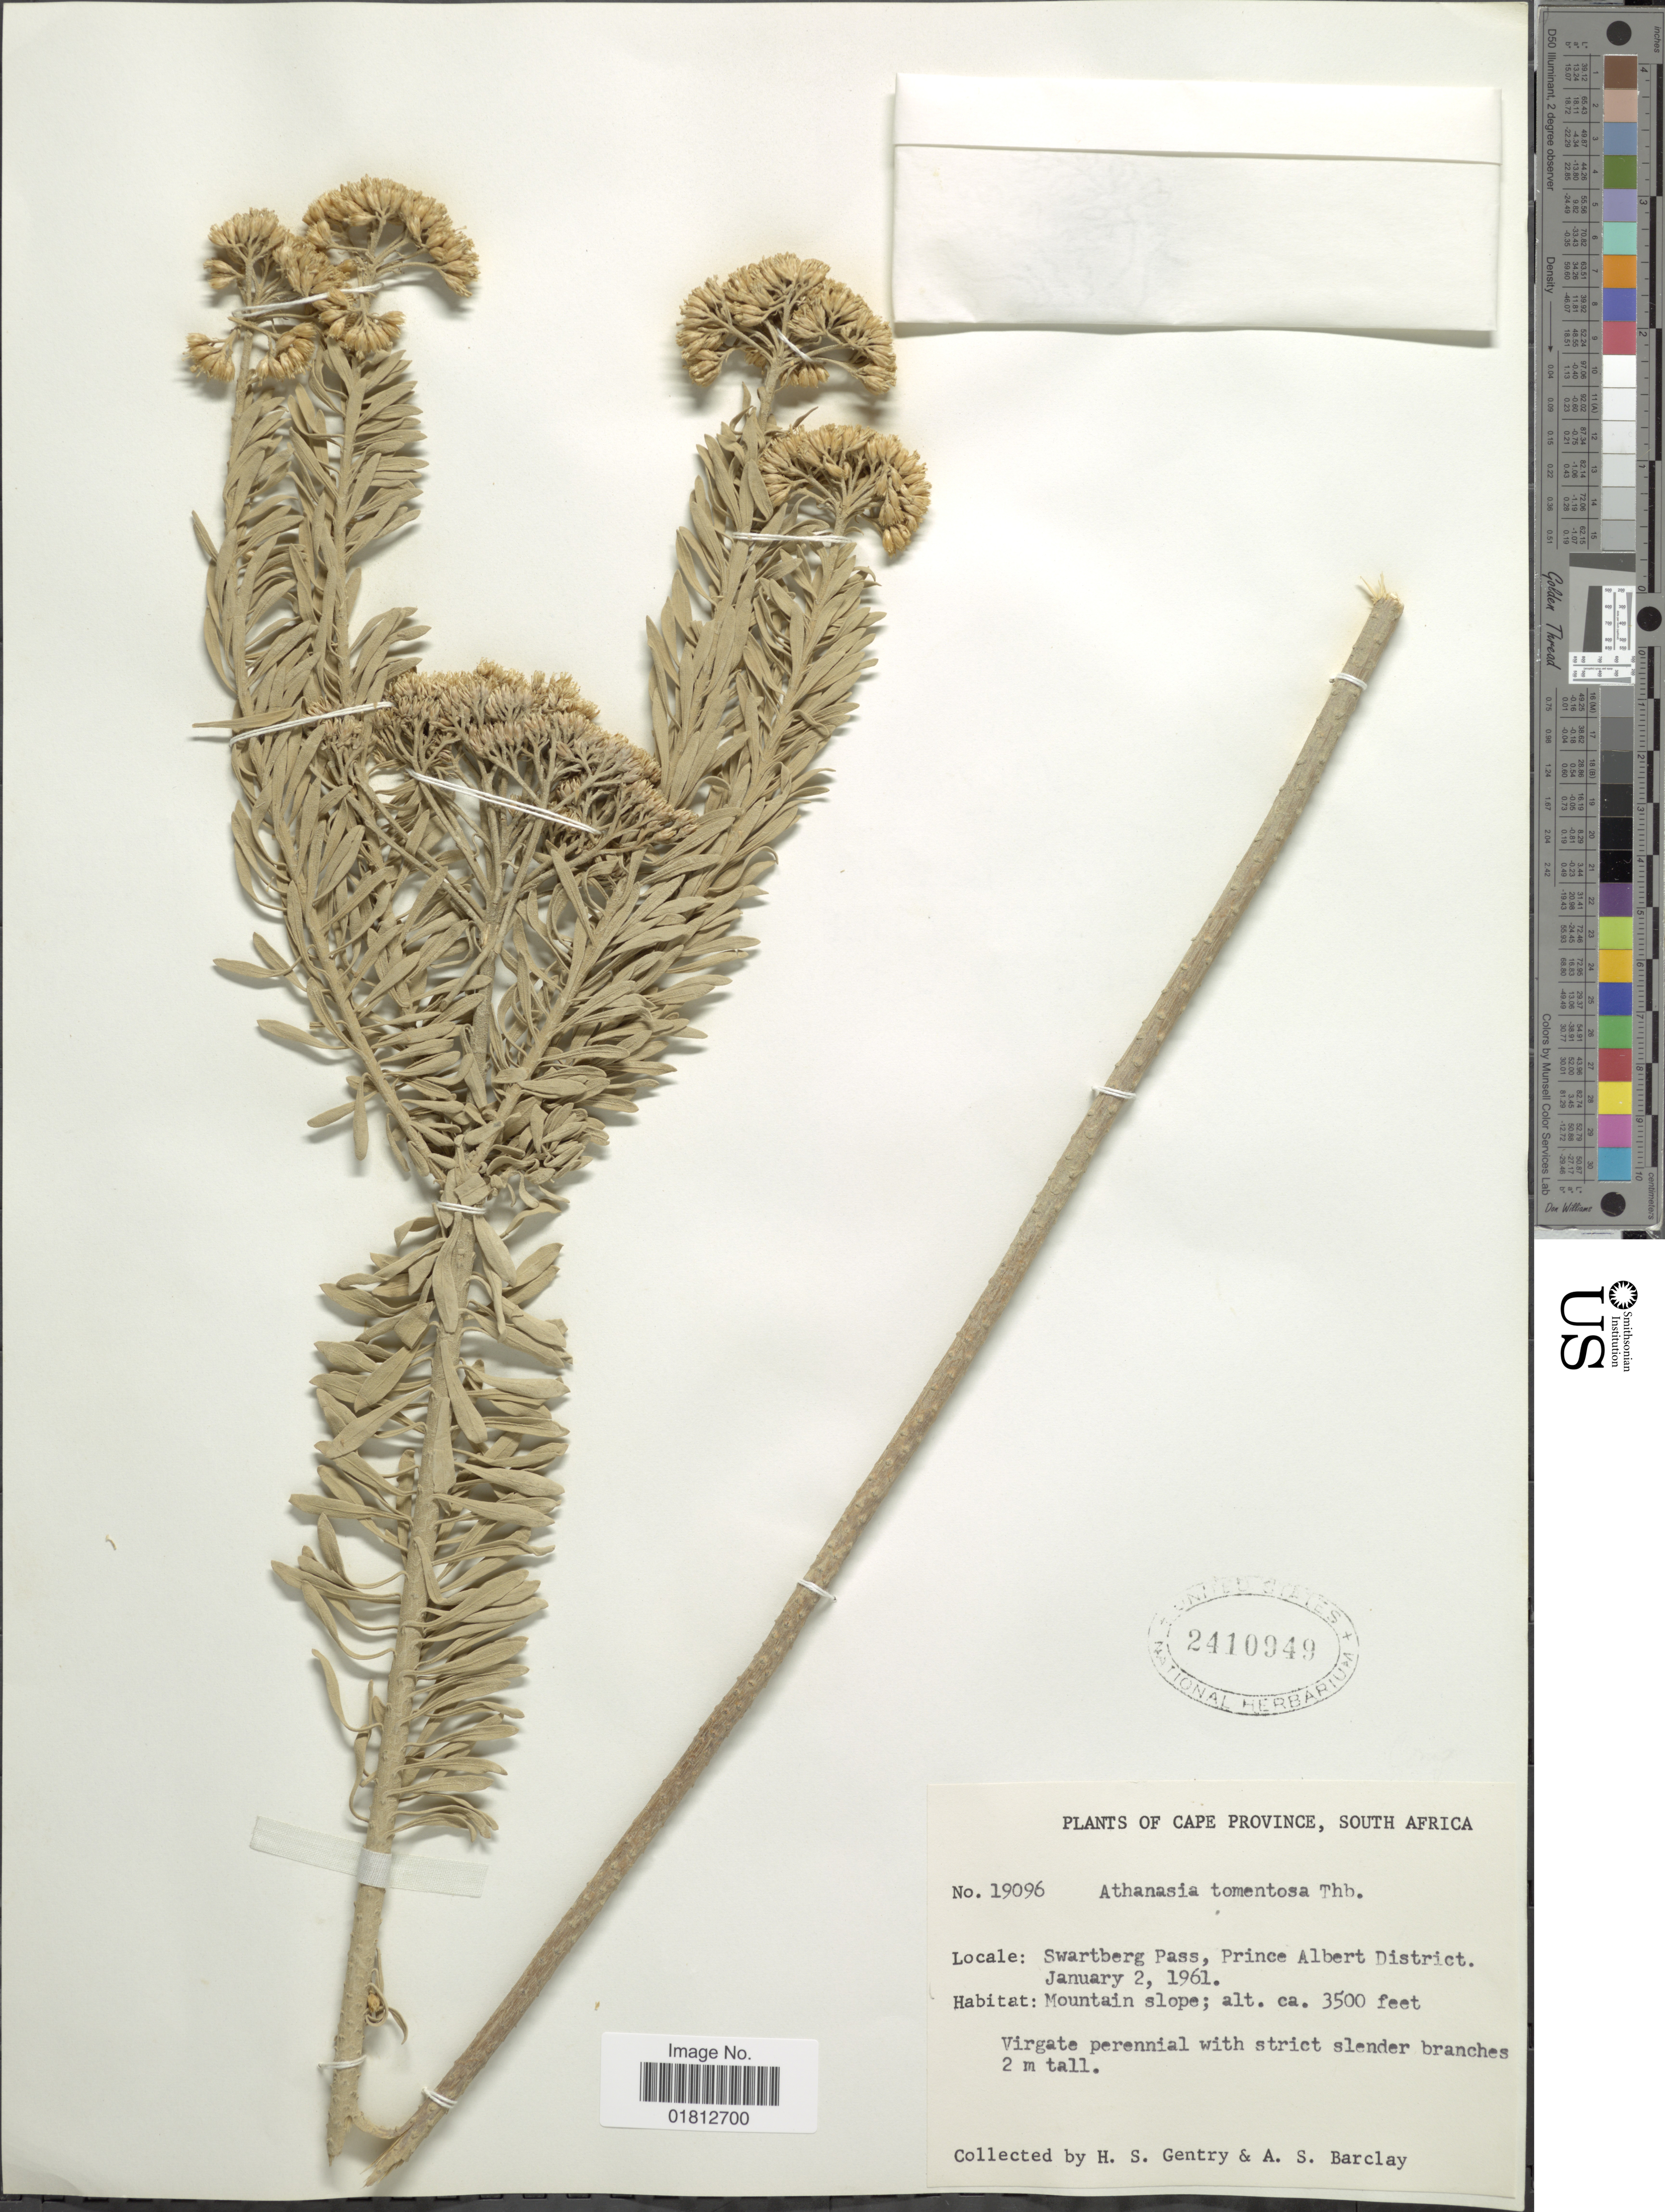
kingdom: Plantae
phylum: Tracheophyta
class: Magnoliopsida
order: Asterales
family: Asteraceae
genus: Athanasia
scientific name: Athanasia tomentosa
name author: Thunb.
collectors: H. S. Gentry & A. S. Barclay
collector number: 19096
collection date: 1961-01-02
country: South Africa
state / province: Western Cape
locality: Swartberg Pass, Prince Albert District, Mountain slope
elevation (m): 1067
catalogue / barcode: US 2410949